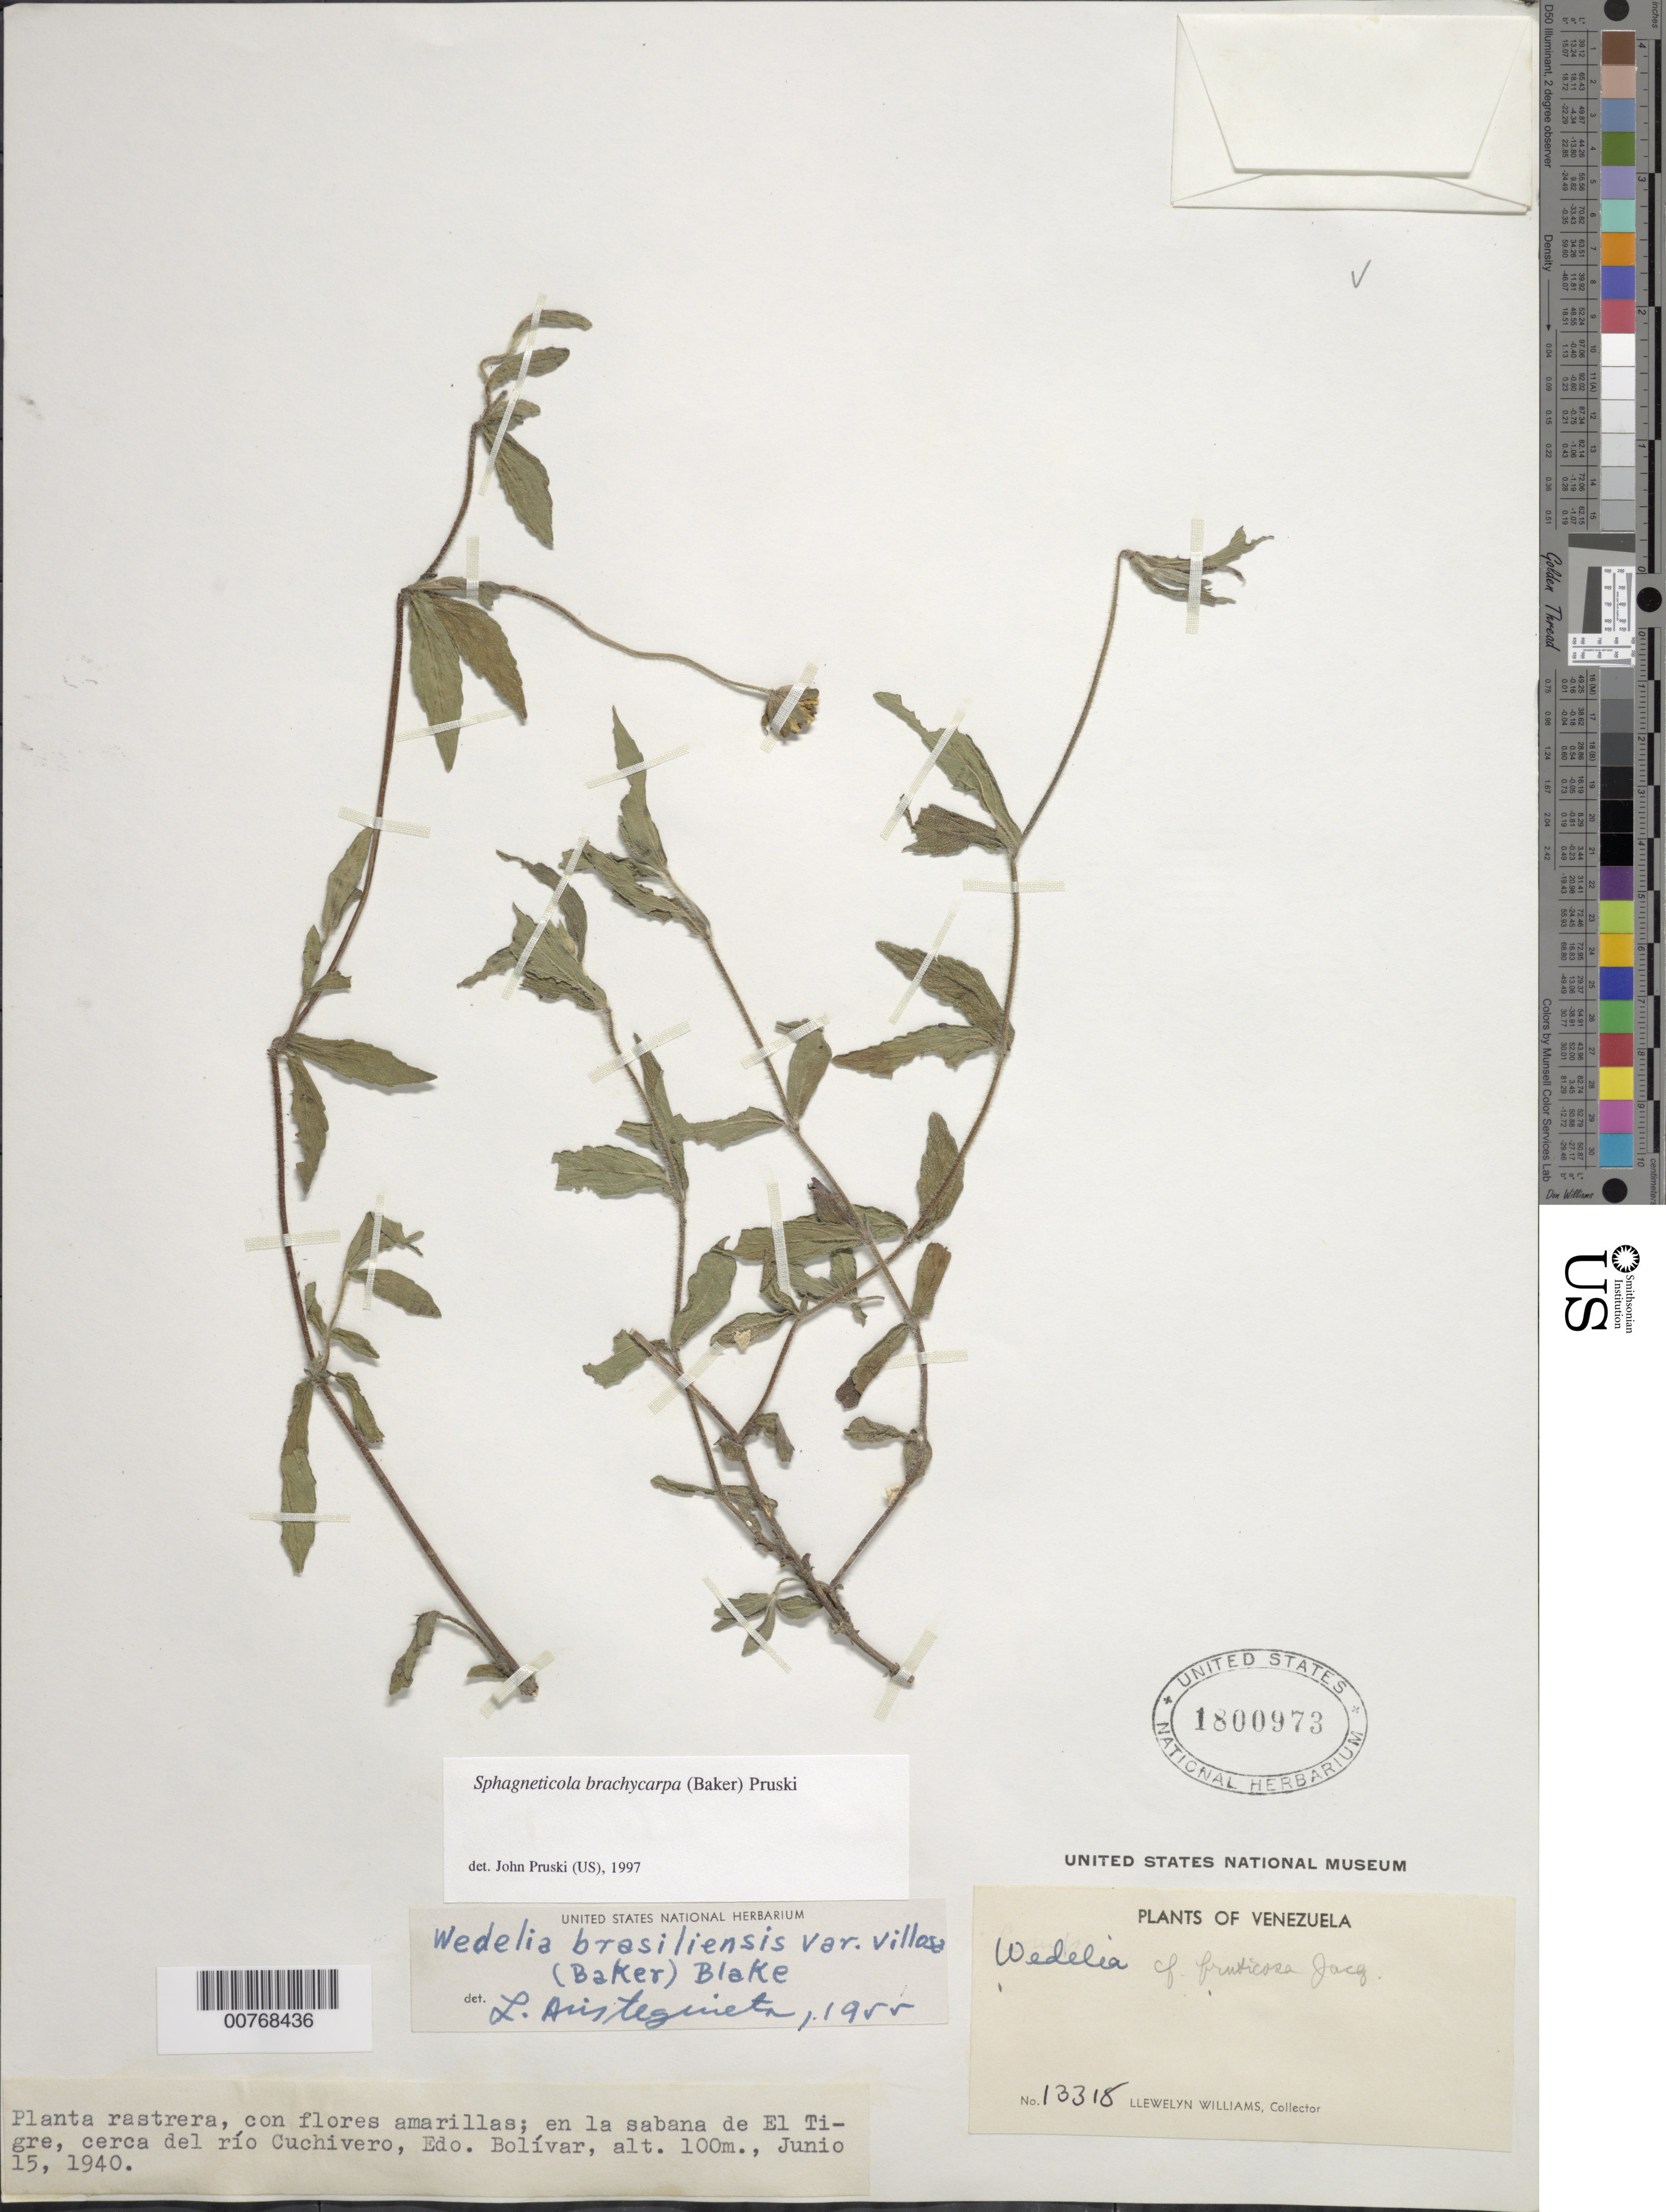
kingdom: Plantae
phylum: Tracheophyta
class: Magnoliopsida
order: Asterales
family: Asteraceae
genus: Sphagneticola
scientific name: Sphagneticola brachycarpa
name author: (Baker) Pruski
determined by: Pruski, J. F.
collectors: Ll. Williams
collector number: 13318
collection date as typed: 15-Jun-40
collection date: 1940-06-15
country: Venezuela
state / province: Bolívar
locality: El Tigre, cerca de El Río Cuchivero; San Vicente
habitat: Sabana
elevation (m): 95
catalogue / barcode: US 1800973